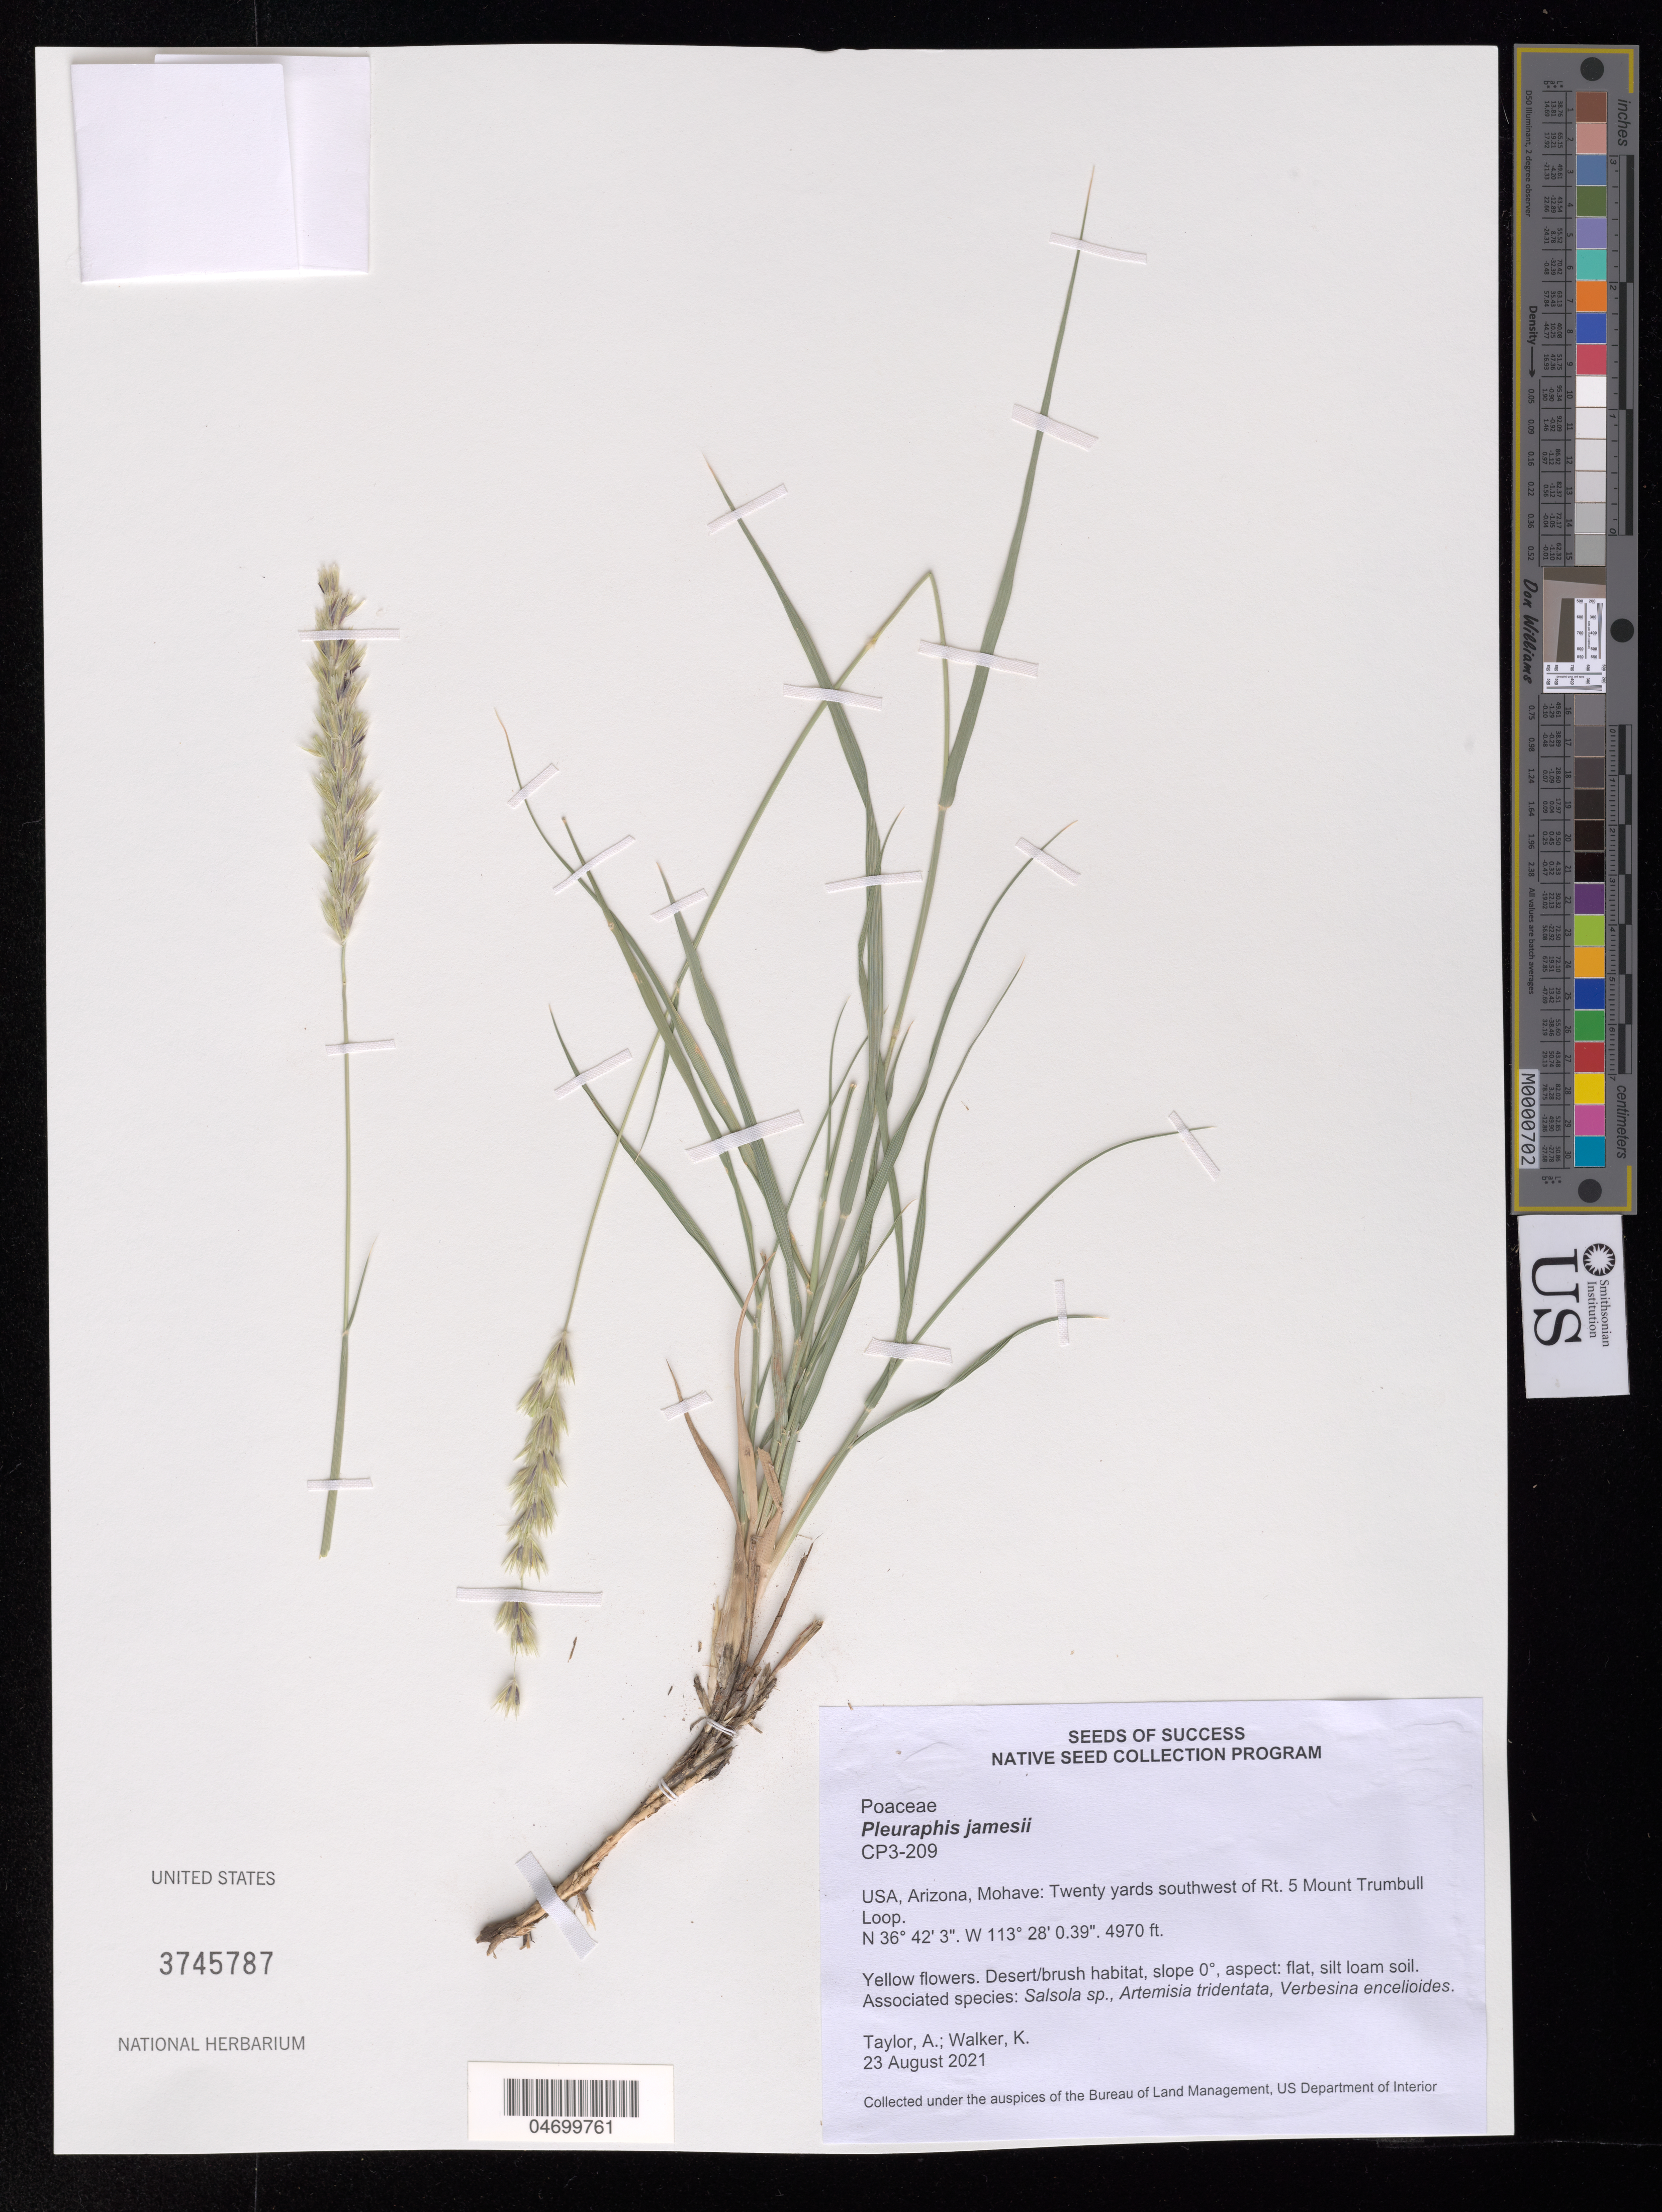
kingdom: Plantae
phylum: Tracheophyta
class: Liliopsida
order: Poales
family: Poaceae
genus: Pleuraphis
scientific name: Pleuraphis jamesii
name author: Torr.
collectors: A. Taylor & K. Walker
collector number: CP3-209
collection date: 2021-08-23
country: United States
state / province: Arizona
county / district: Mohave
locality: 20 yards SW of Rt. 5 Mount Trumbull Loop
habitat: Flat, slit loam soil. Desert/brush habitat. With Salsola sp., Artemisia tridentata, Verbesina enceloides.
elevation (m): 1515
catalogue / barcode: US 3745787